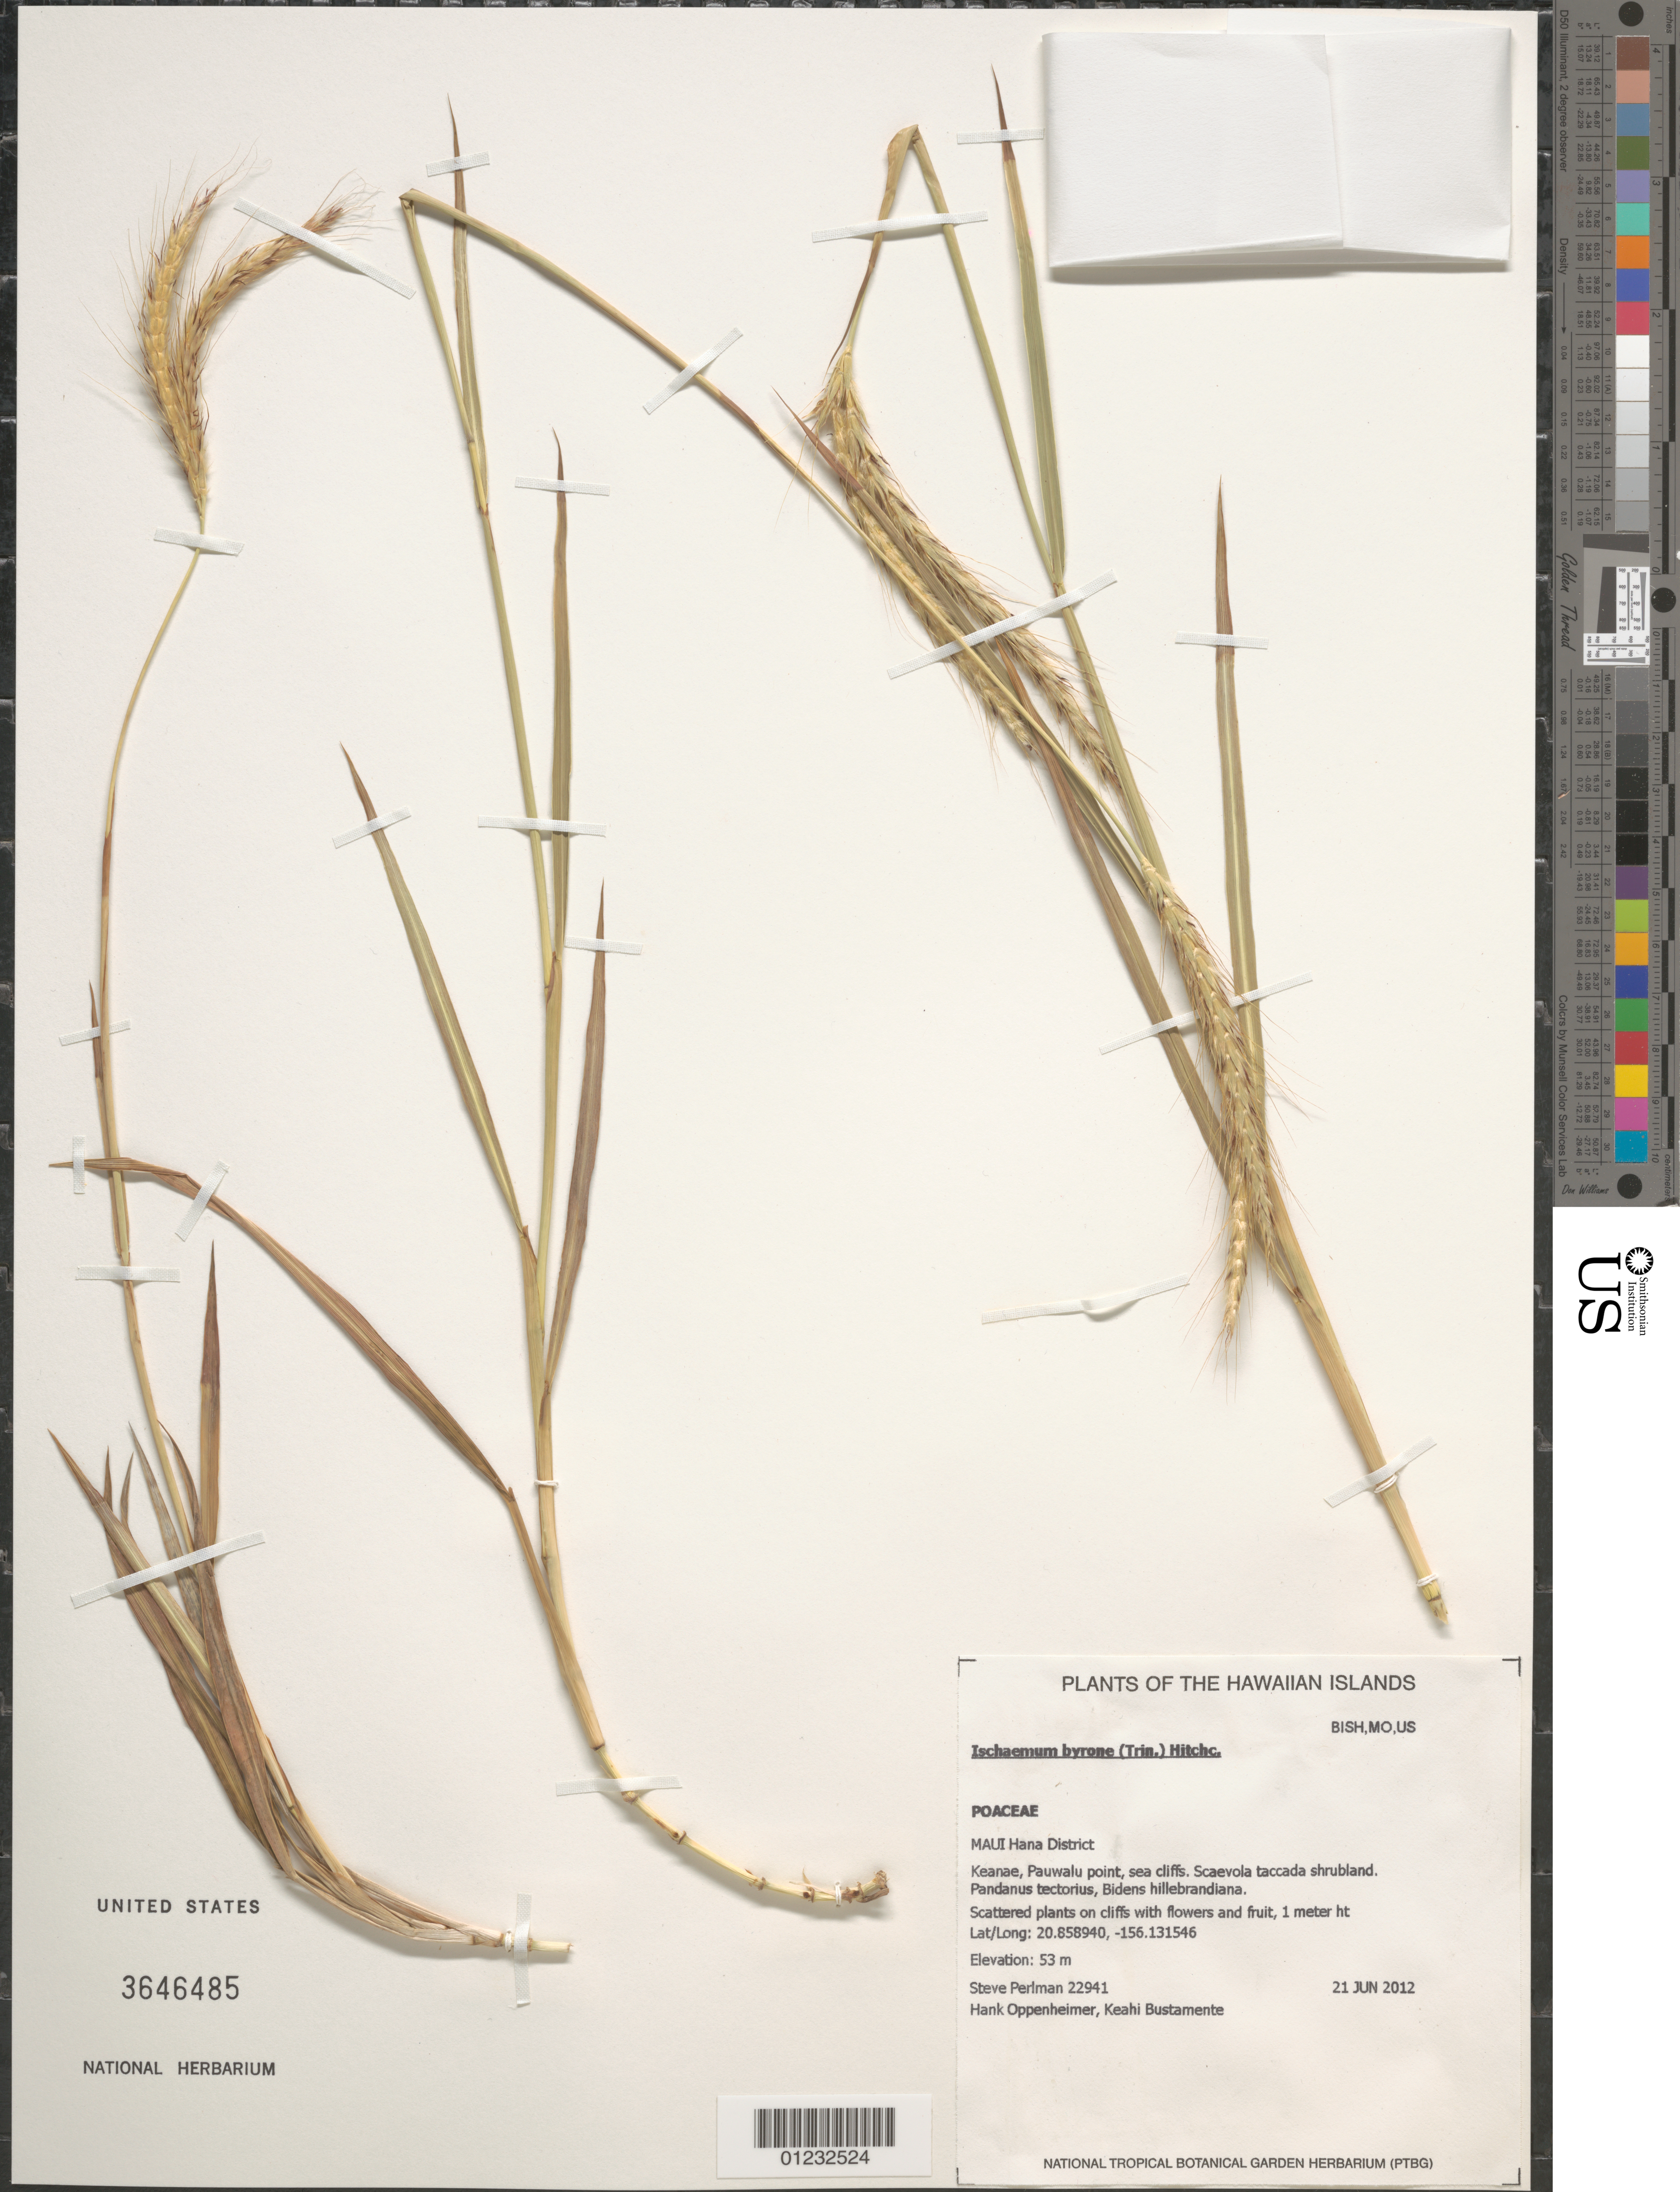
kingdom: Plantae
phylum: Tracheophyta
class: Liliopsida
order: Poales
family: Poaceae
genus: Ischaemum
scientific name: Ischaemum byrone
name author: (Trin.) Hitchc.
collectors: S. P. Perlman, H. L. Oppenheimer & K. M. Bustamente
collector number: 22941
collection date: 2012-06-21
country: United States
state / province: Hawaii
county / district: Maui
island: Maui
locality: Hamakua District, Keanae, Pauwalu point, sea cliffs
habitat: Shrubland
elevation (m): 53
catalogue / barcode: US 3646485